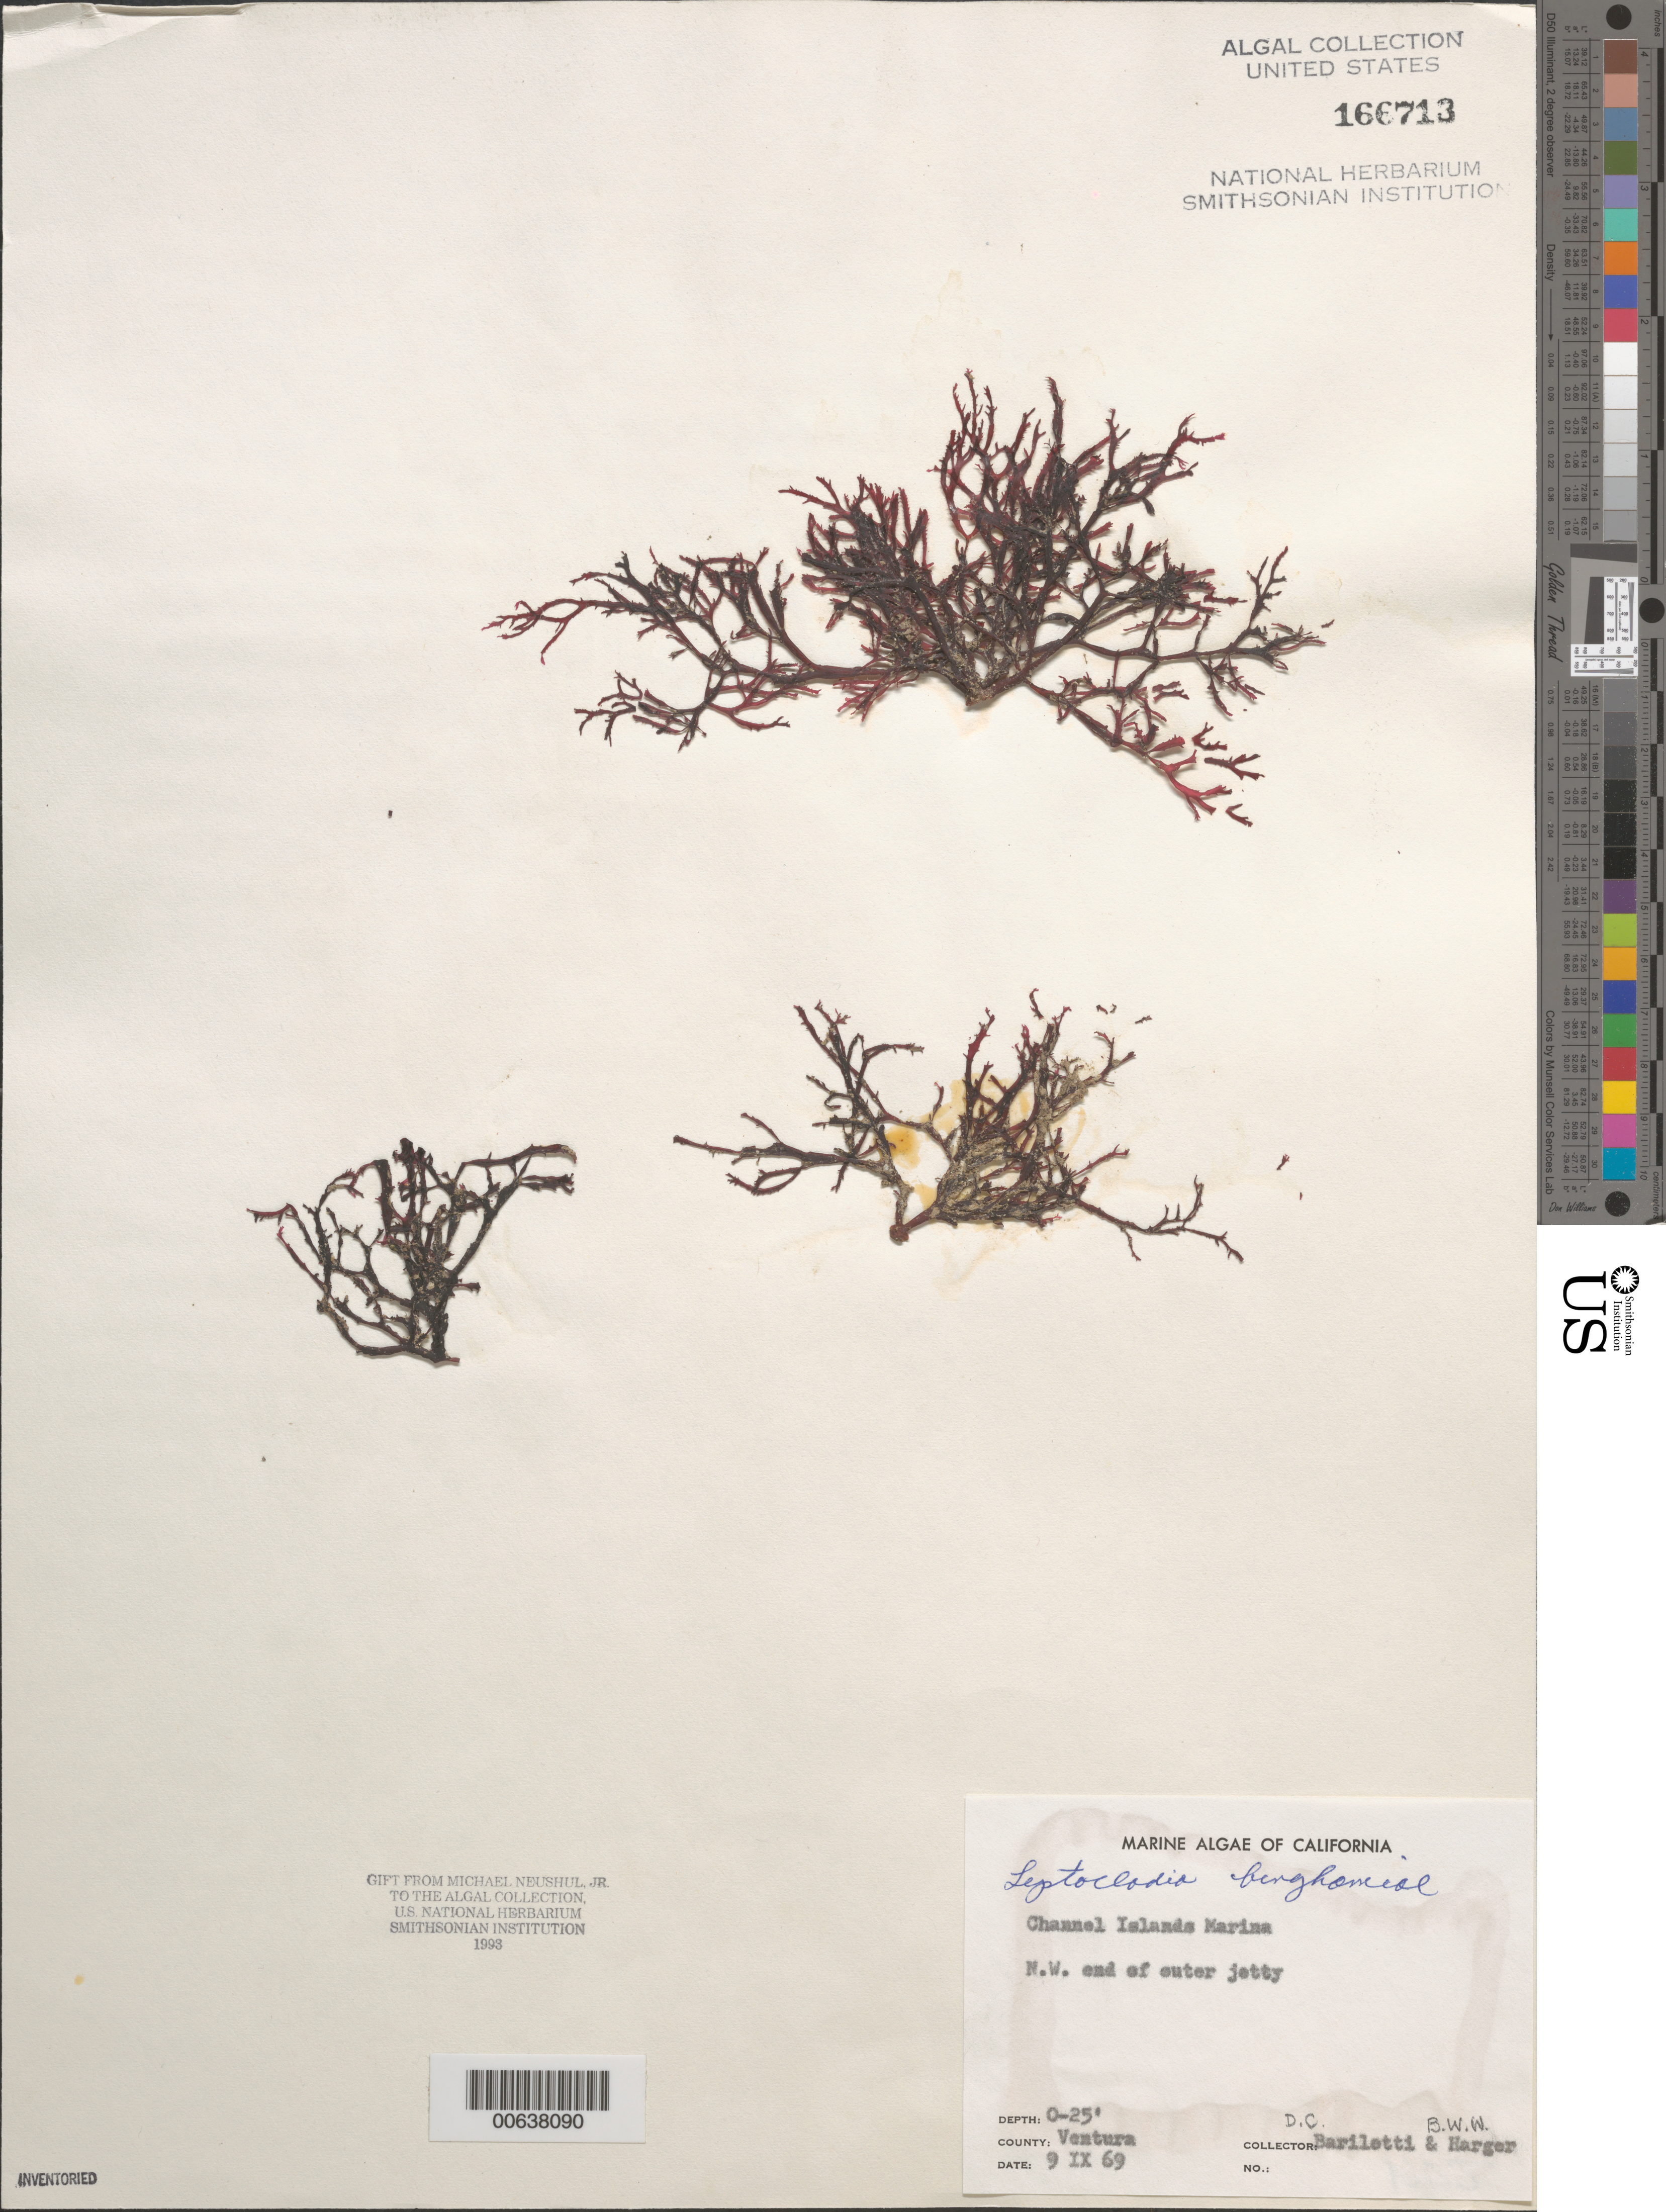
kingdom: Plantae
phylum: Rhodophyta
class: Florideophyceae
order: Gigartinales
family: Dumontiaceae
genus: Leptocladia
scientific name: Leptocladia binghamiae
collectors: D. C. Barilotti & B. W. Harger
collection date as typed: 09 Sep 1969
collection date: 1969-09-09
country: United States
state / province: California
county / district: Ventura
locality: Channel Islands Marina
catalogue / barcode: US 166713